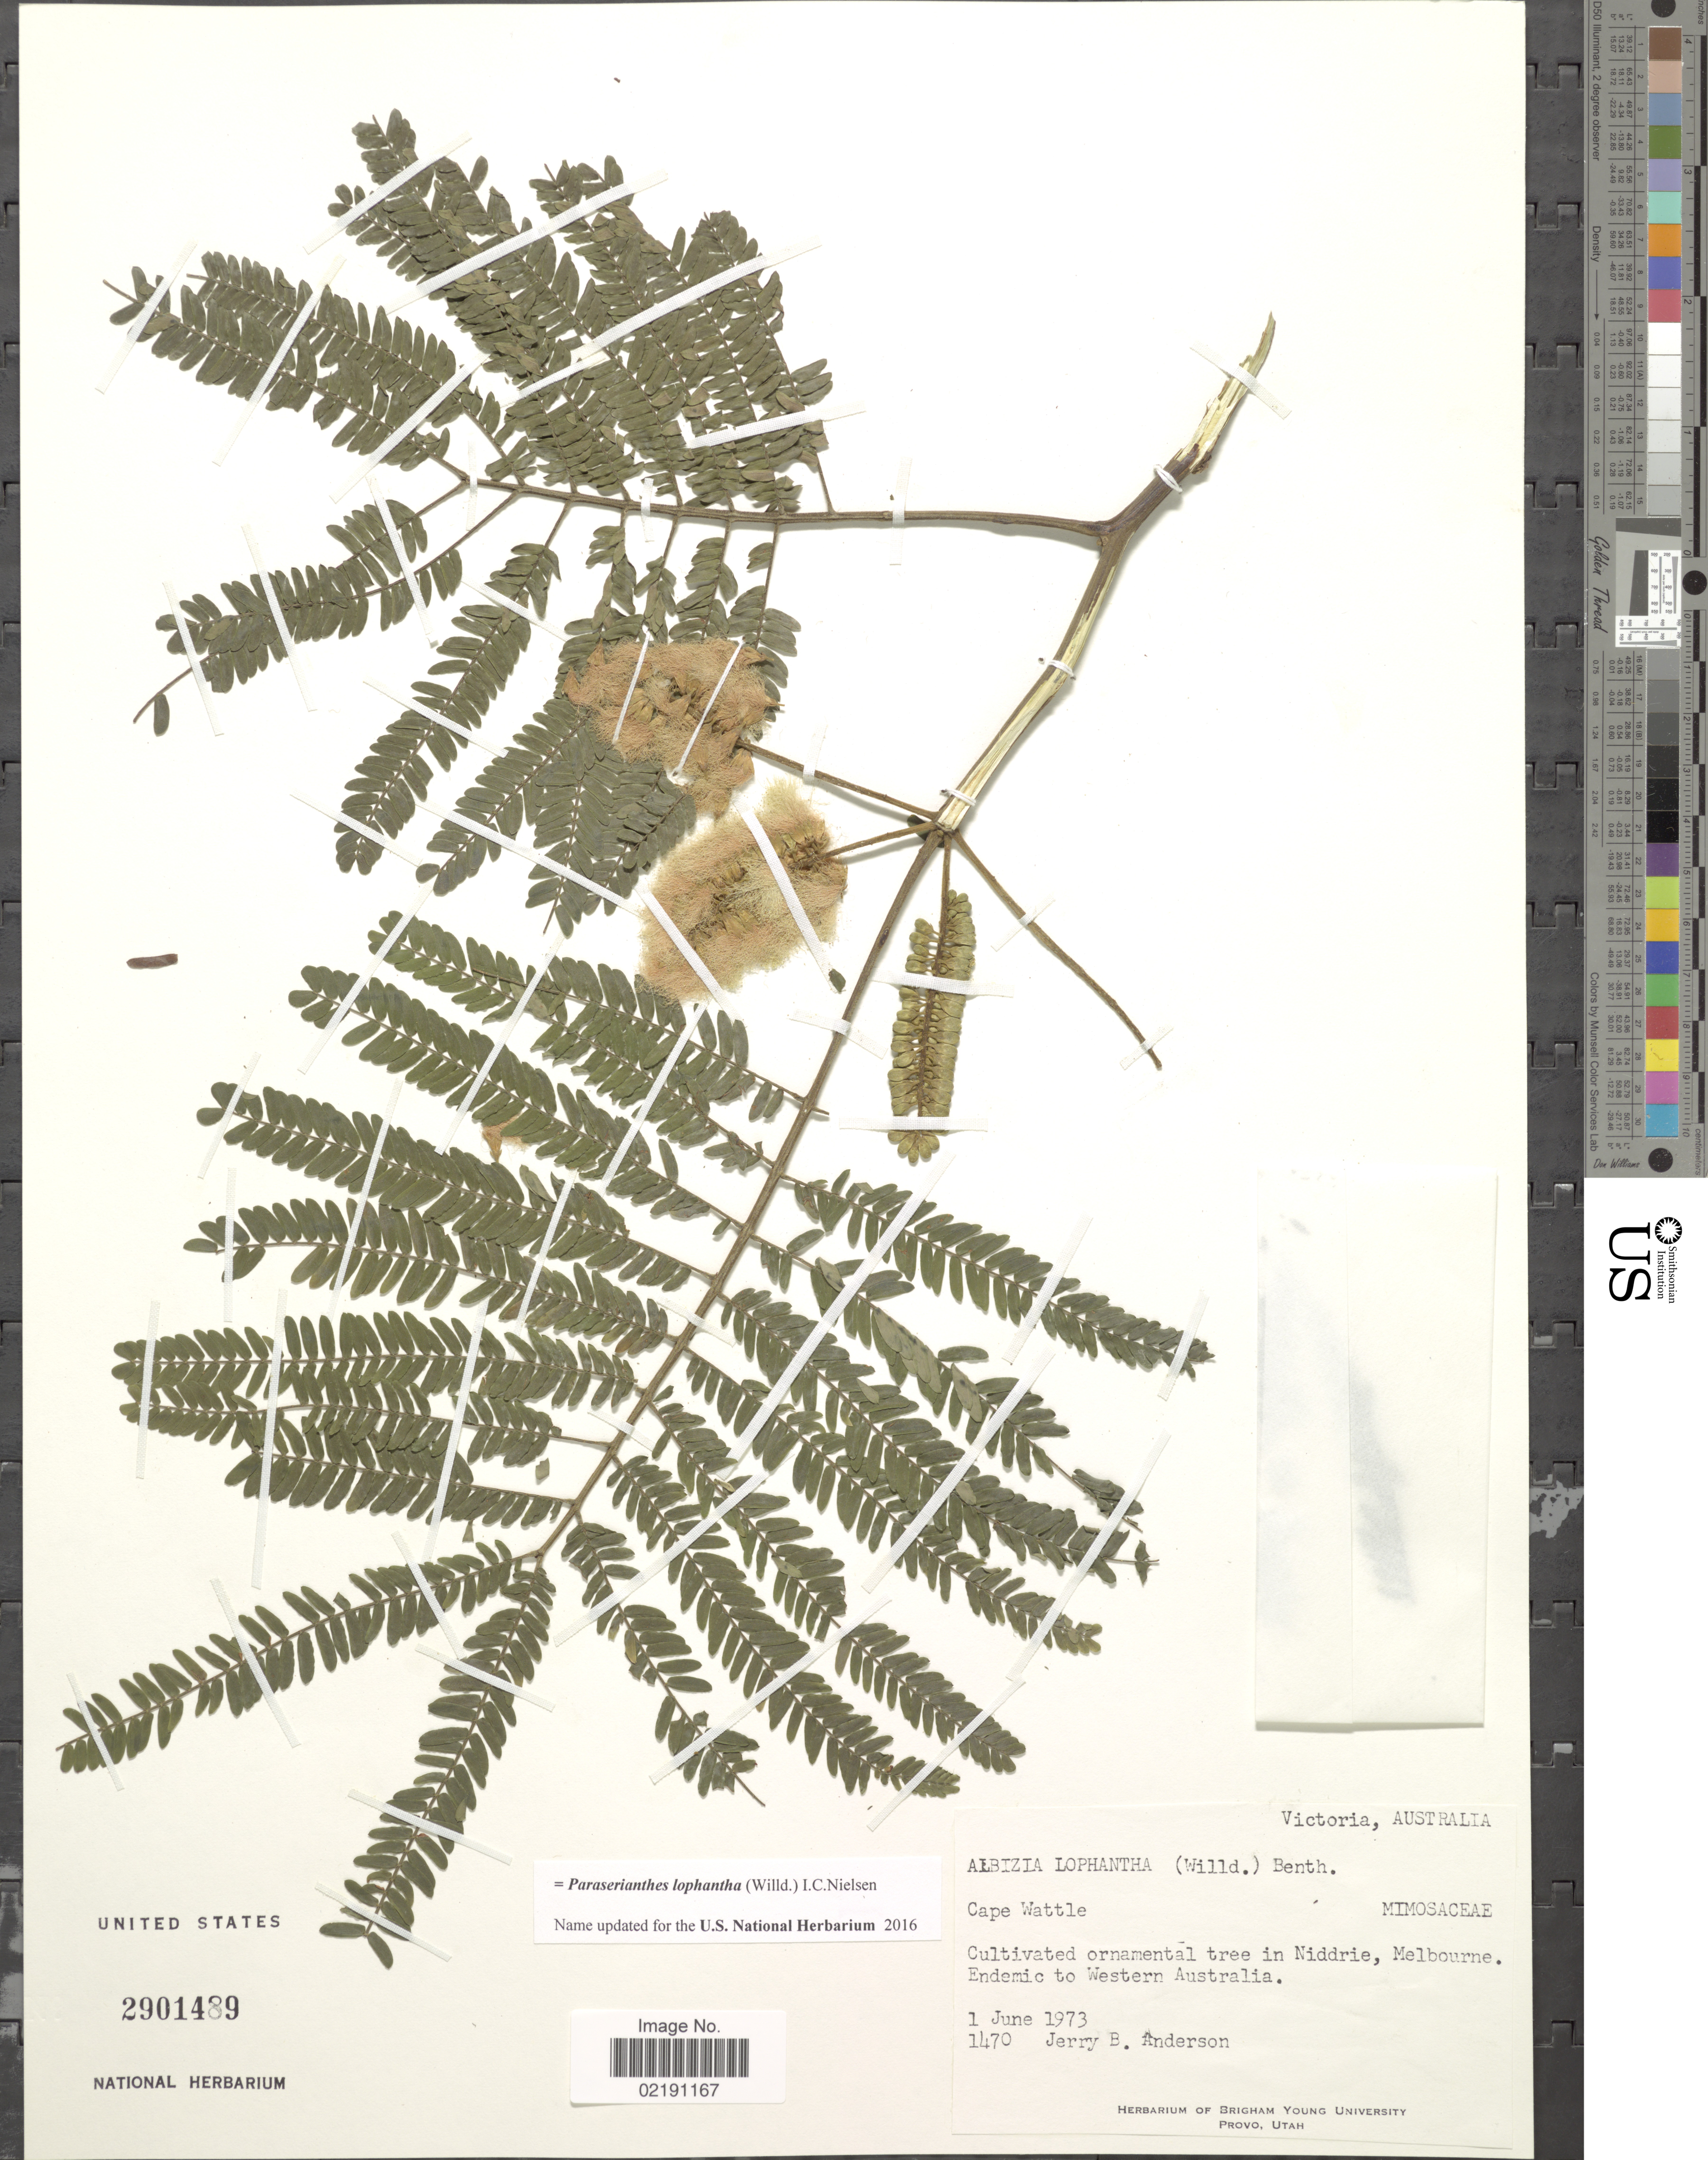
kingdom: Plantae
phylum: Tracheophyta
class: Magnoliopsida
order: Fabales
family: Fabaceae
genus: Paraserianthes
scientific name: Paraserianthes lophantha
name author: (Vent.) I.C. Nielsen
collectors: J. B. Anderson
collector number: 1470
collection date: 1973-06-01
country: Australia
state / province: Western Australia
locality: Victoria, Australia. Cape Wattle. Cultivated ornamental tree in Niddrie, Melbourne. Endemic to Western Australia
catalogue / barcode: US 2901489